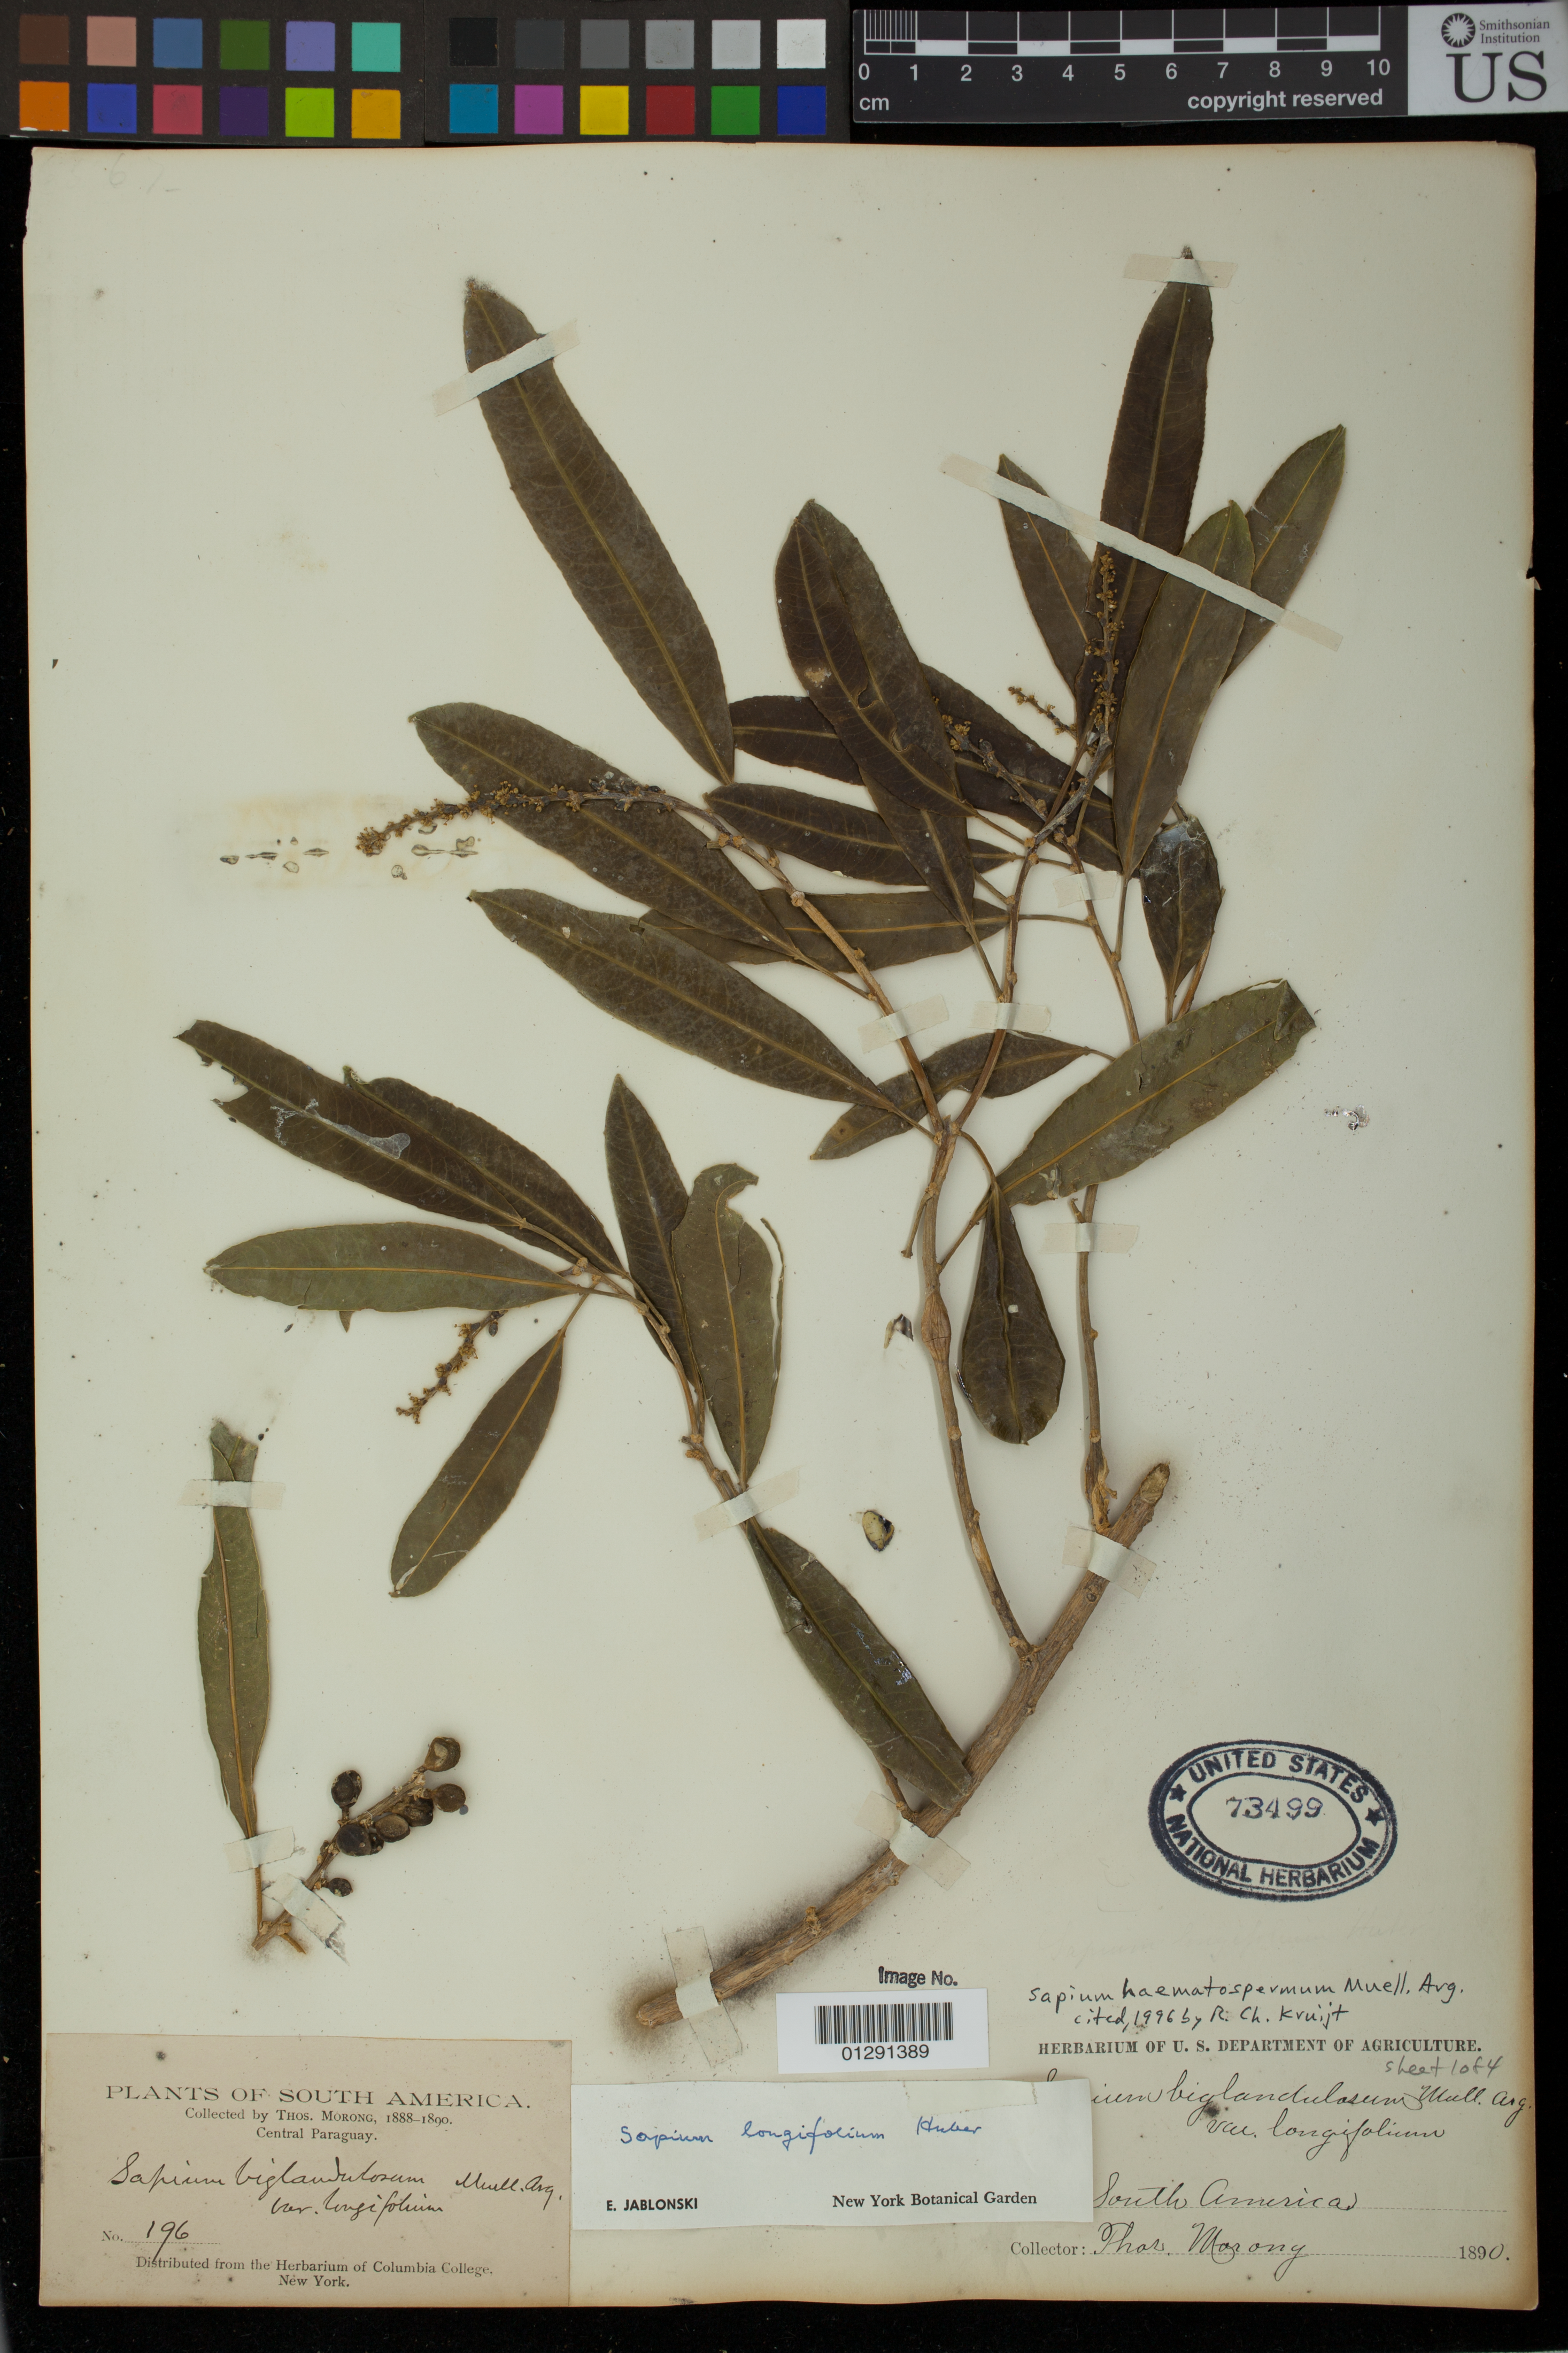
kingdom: Plantae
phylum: Tracheophyta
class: Magnoliopsida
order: Malpighiales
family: Euphorbiaceae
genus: Sapium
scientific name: Sapium haematospermum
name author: Müll. Arg.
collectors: T. Morong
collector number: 196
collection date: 1890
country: Paraguay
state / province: Central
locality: Central Paraguay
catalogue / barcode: US 73499